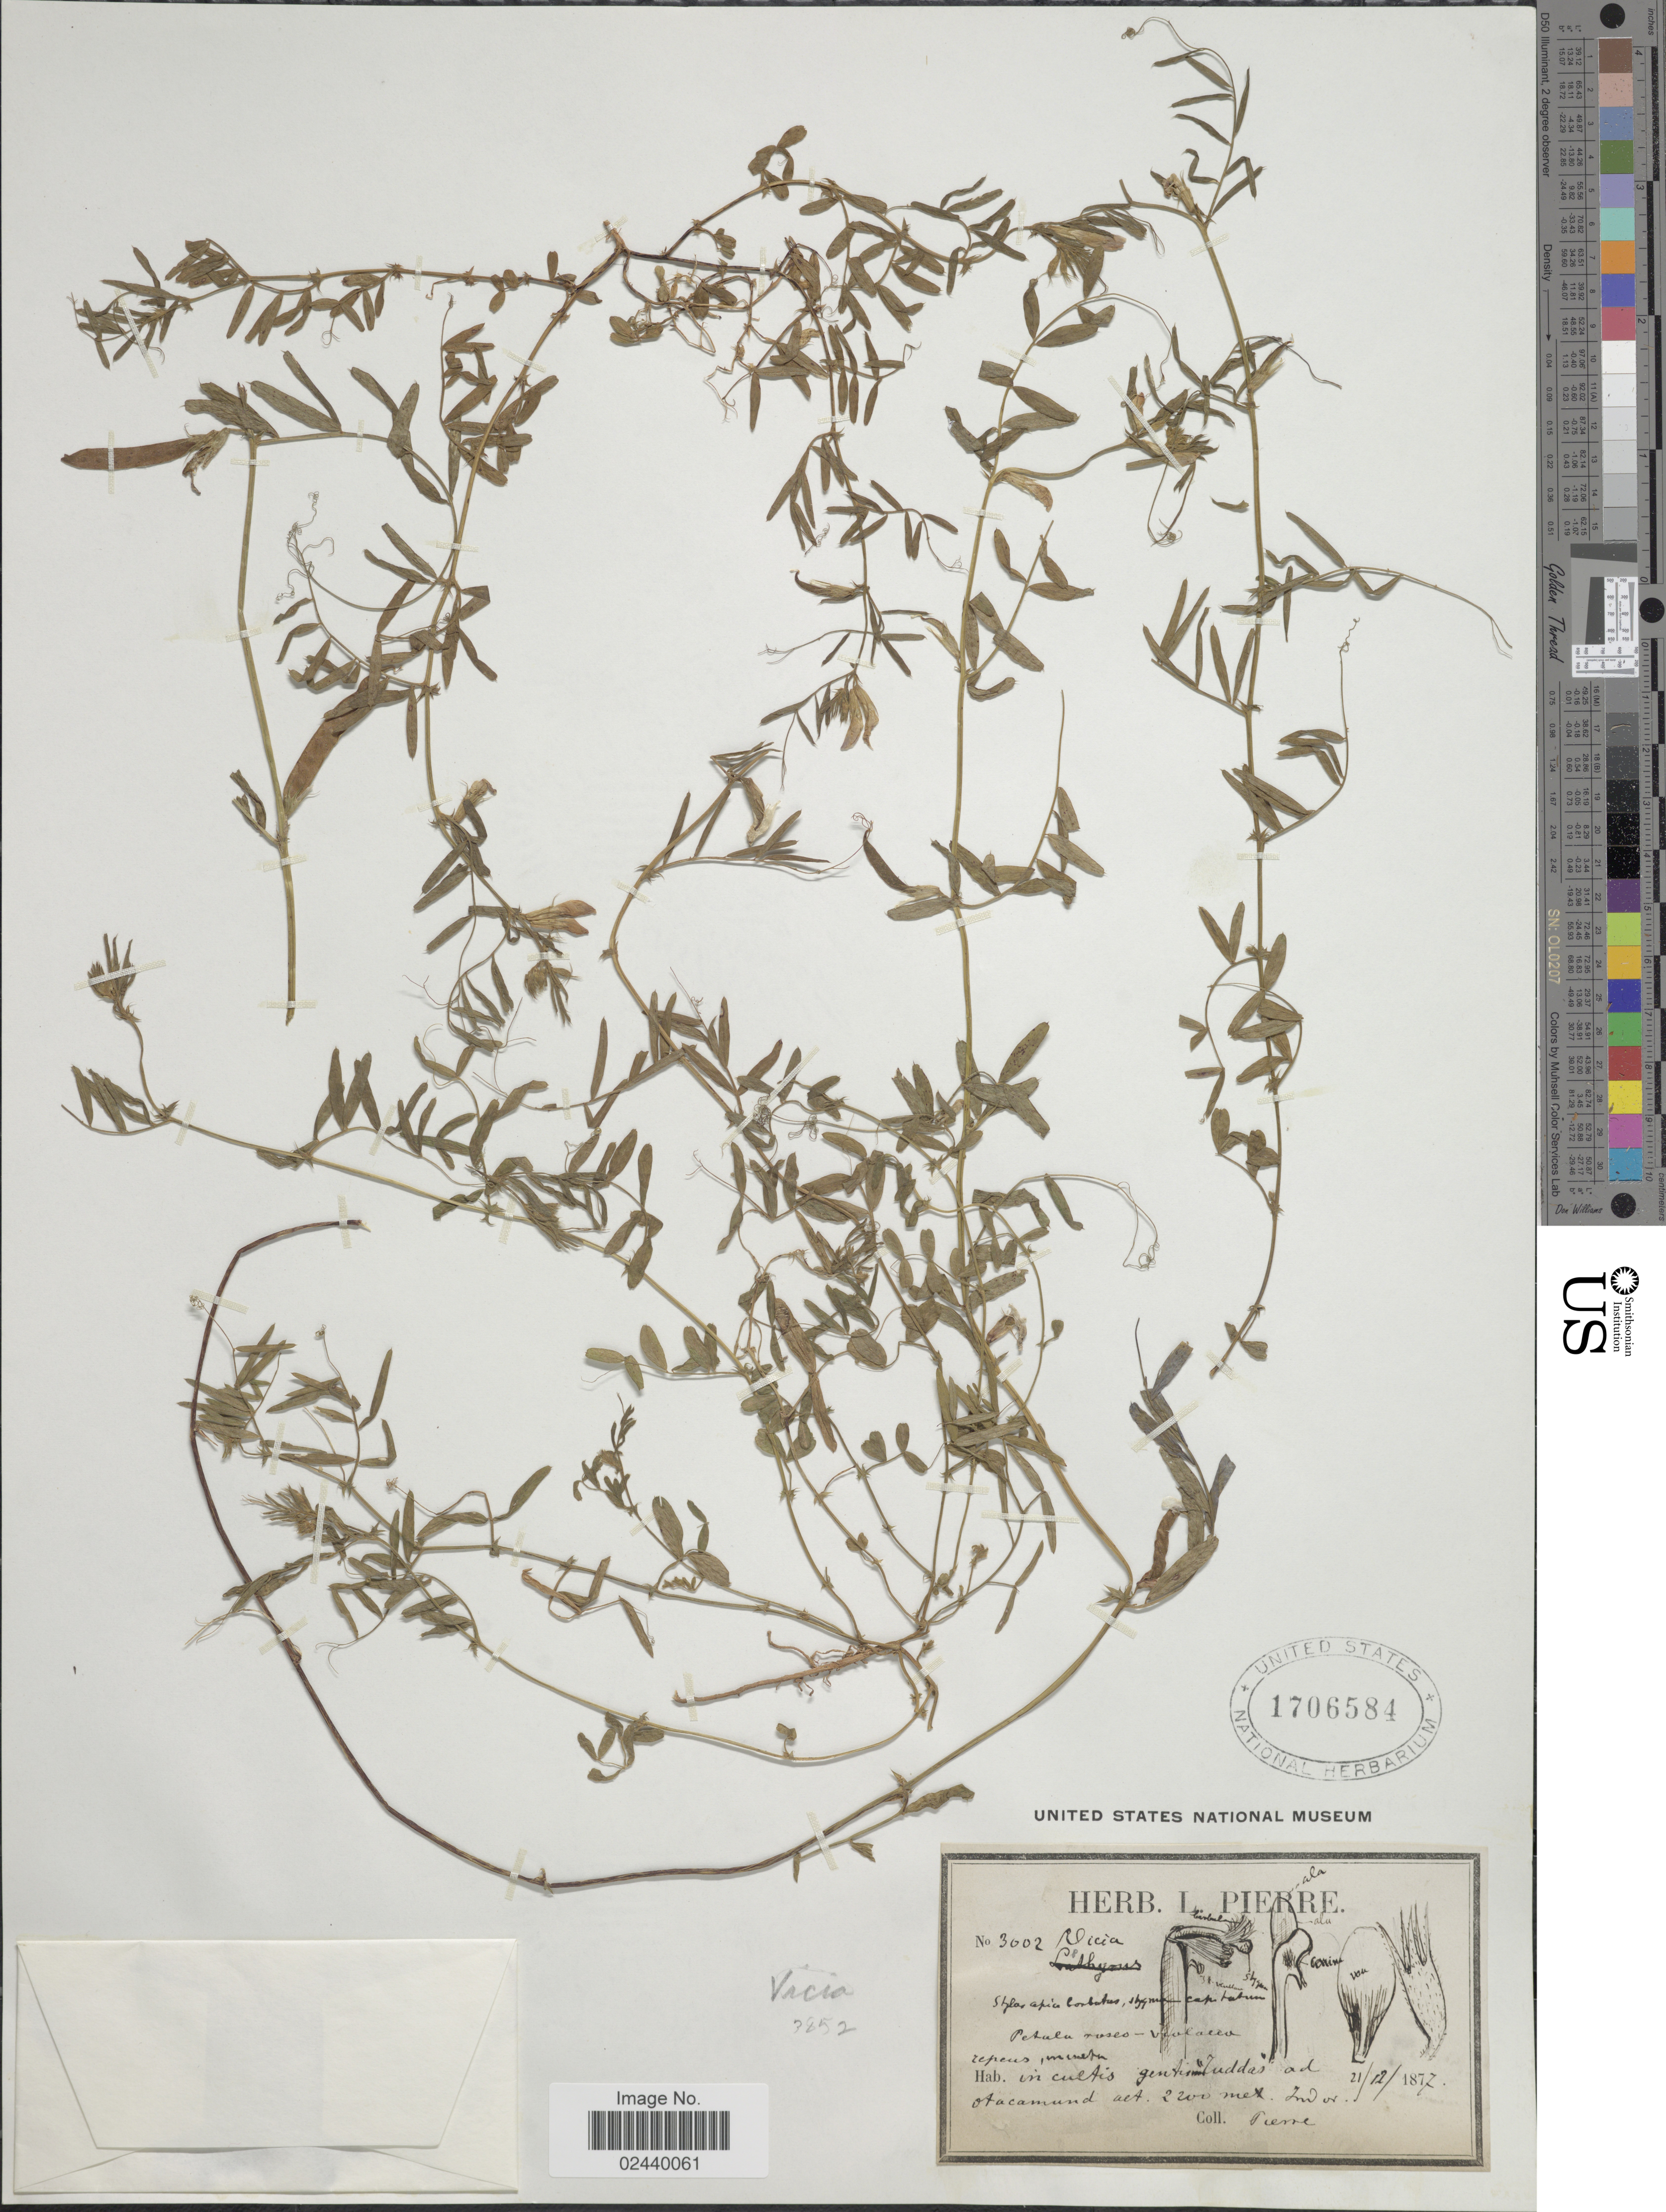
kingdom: Plantae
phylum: Tracheophyta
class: Magnoliopsida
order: Fabales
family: Fabaceae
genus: Vicia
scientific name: Vicia sp.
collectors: L. Pierre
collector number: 3002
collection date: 1877-12-21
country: India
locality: In cultis [illegible text] ad Otacamund [Ooty] Ind. or.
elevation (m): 2200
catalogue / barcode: US 1706584